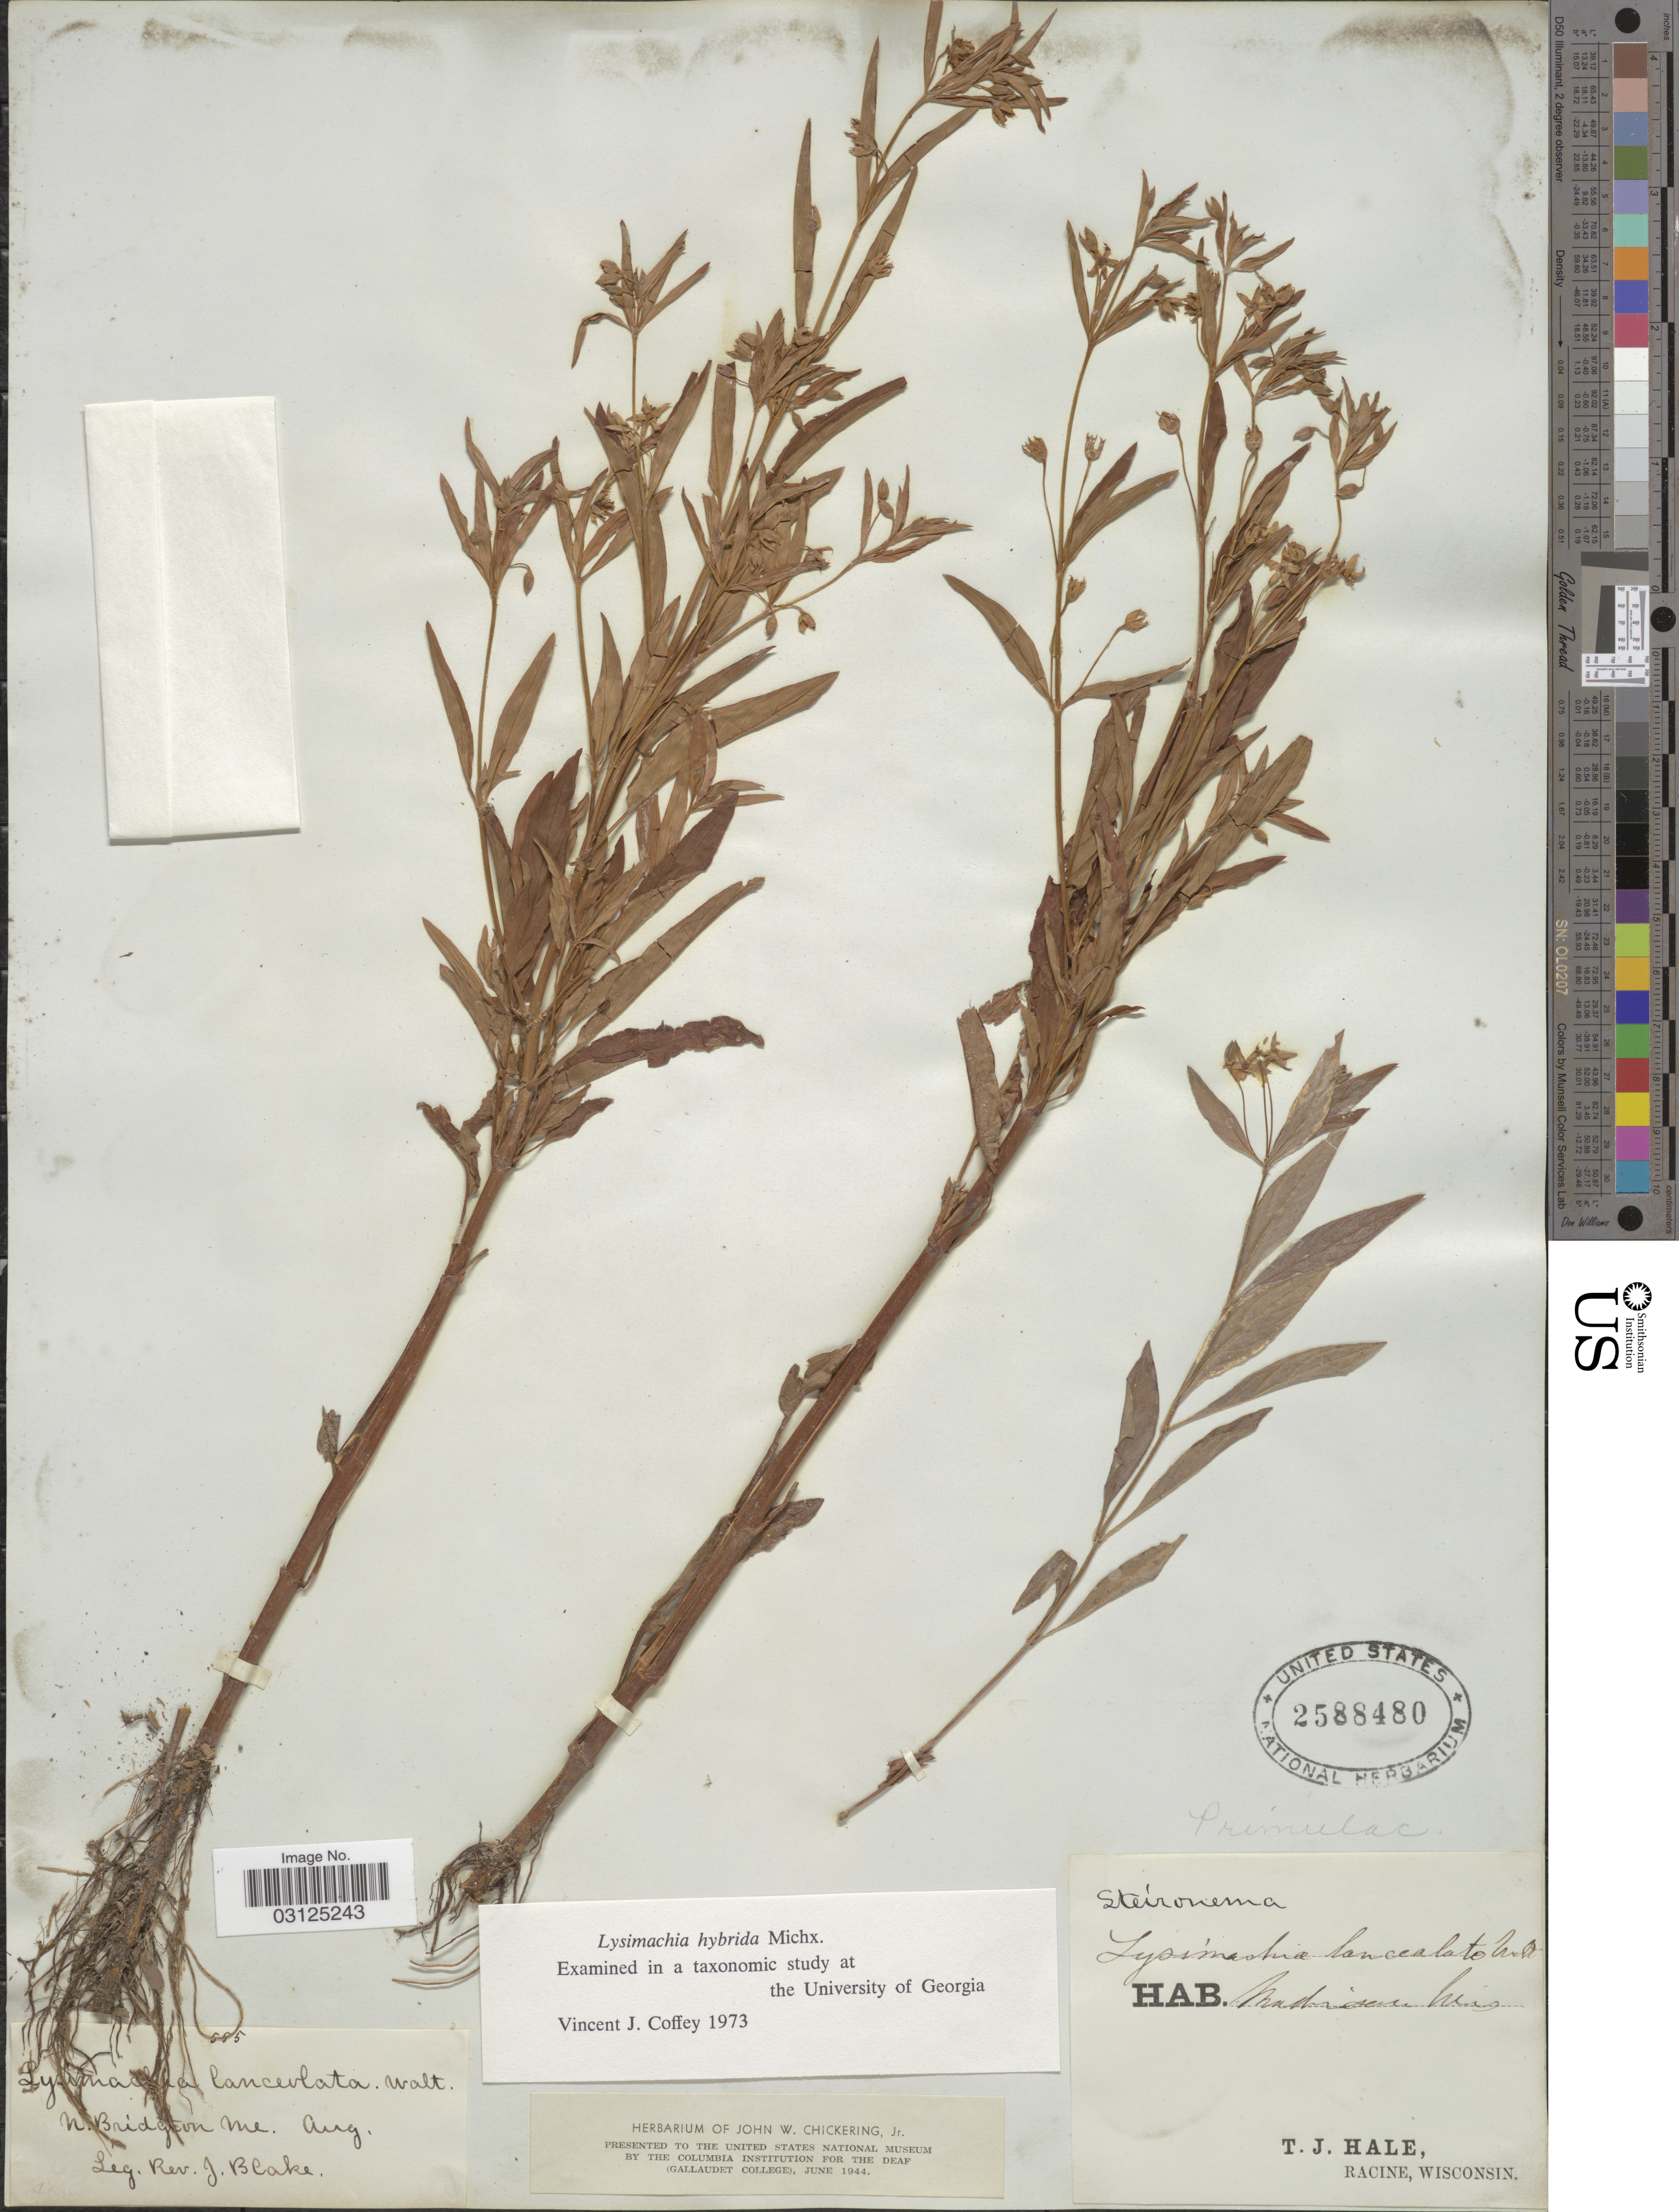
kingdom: Plantae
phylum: Tracheophyta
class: Magnoliopsida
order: Ericales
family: Primulaceae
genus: Lysimachia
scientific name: Lysimachia hybrida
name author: Michx.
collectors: J. Blake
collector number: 555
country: United States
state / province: Maine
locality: N. Bridgton.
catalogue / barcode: US 2588480-2